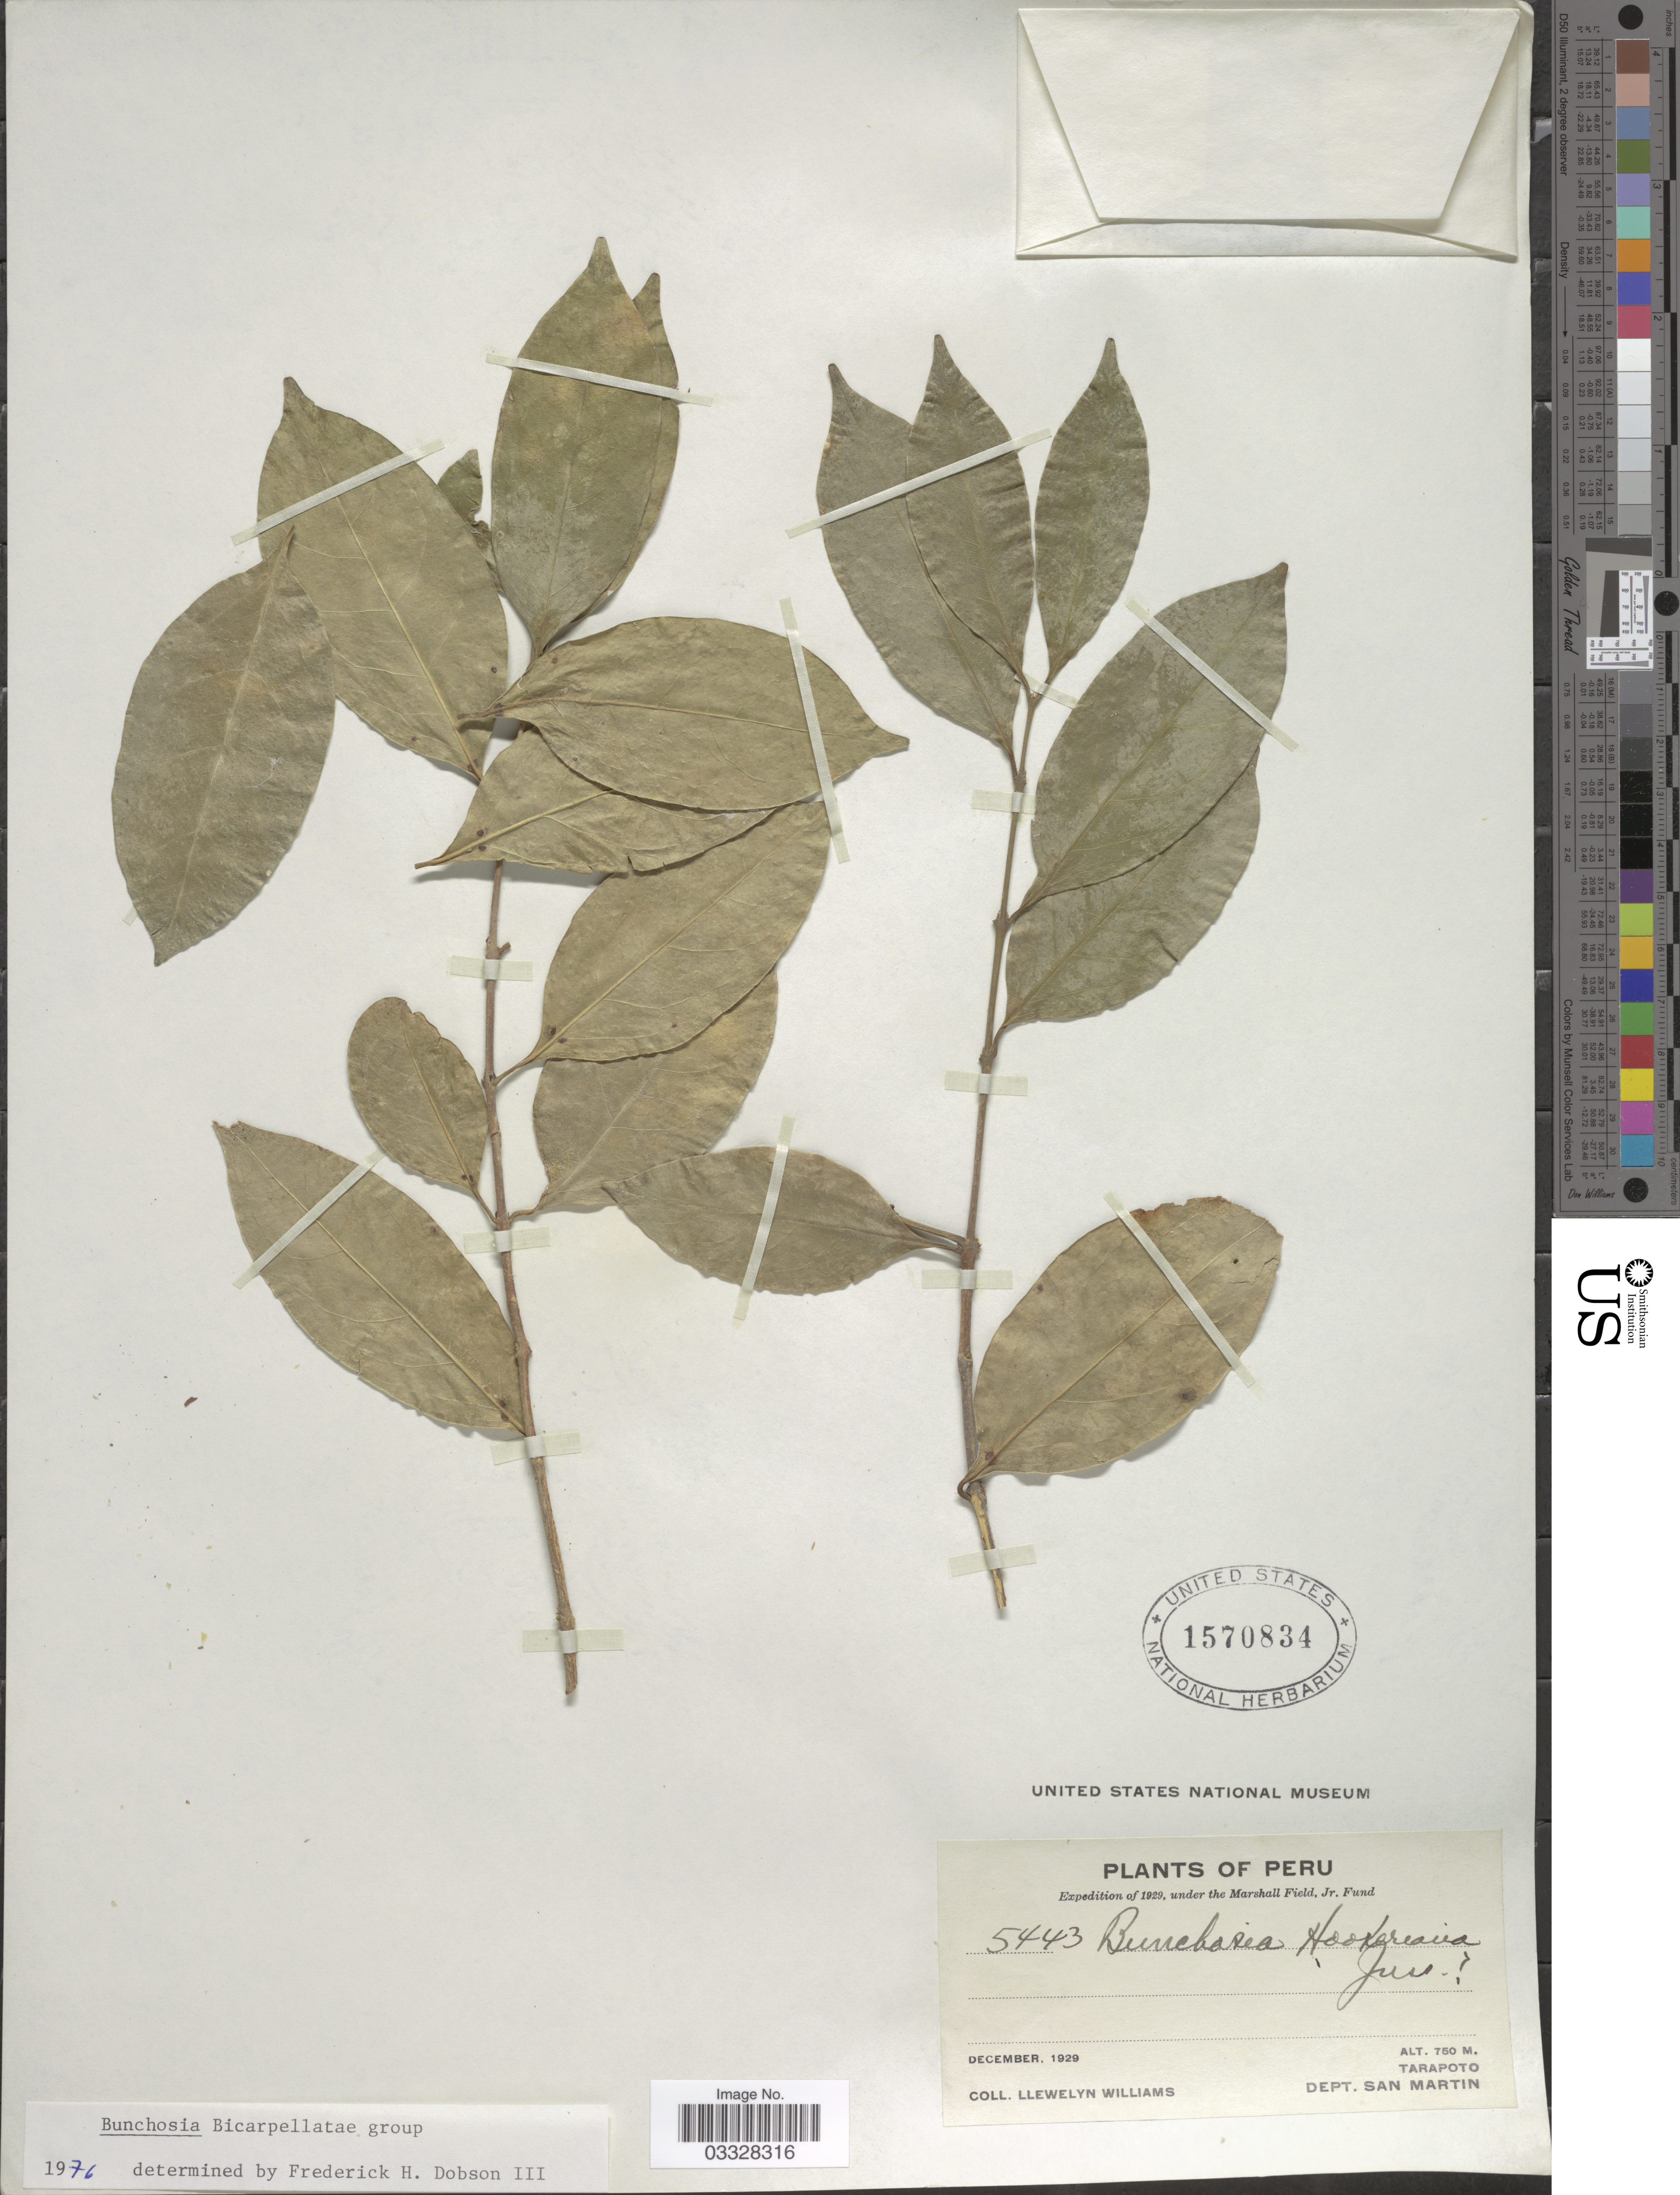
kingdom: Plantae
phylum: Tracheophyta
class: Magnoliopsida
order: Malpighiales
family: Malpighiaceae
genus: Bunchosia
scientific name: Bunchosia hookeriana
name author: A. Juss.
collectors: Ll. Williams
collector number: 5443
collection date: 1929-12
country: Peru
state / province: San Martín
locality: Tarapoto. Dept. San Martin.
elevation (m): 750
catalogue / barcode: US 1570834